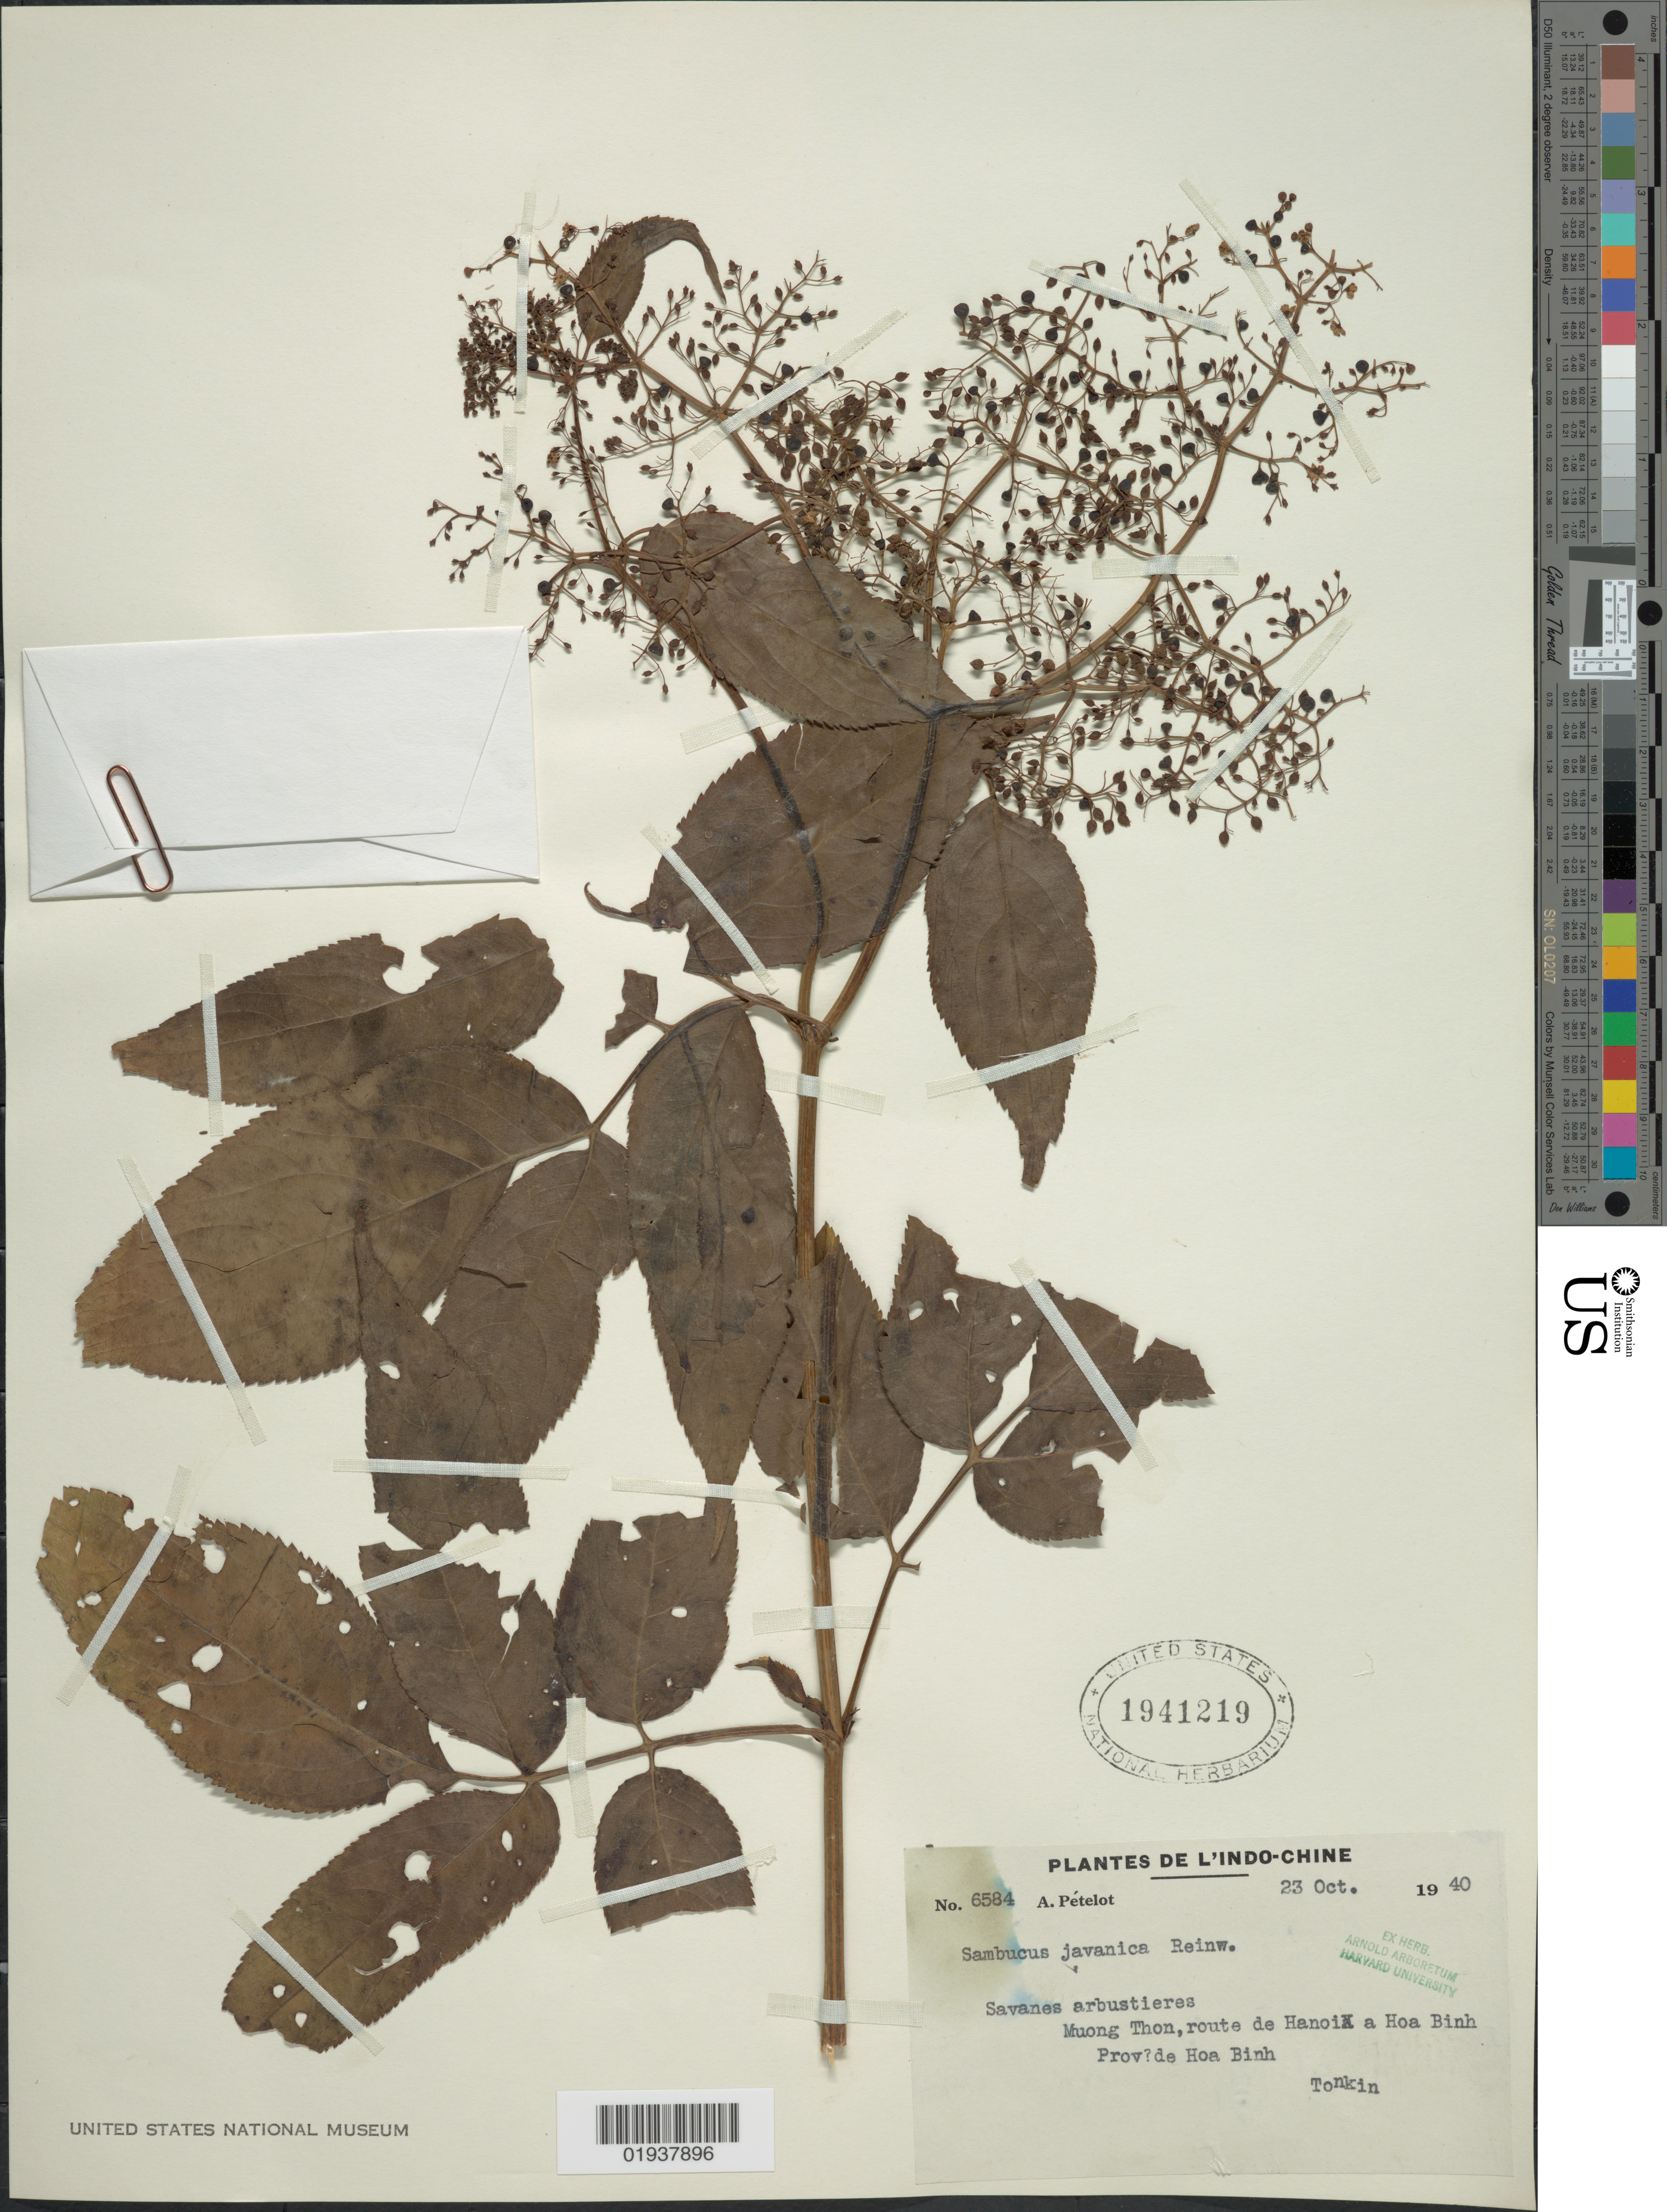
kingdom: Plantae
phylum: Tracheophyta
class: Magnoliopsida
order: Dipsacales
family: Viburnaceae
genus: Sambucus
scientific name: Sambucus javanica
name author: Blume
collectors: A. Petelot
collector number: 6584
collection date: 1940-10-23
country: Vietnam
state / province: Hoa Binh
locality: Indo-Chine. Muong Thon, route de Hanoi a Hoa Binh Prov [unsure placement] de Hoa Binh.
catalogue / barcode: US 1941219